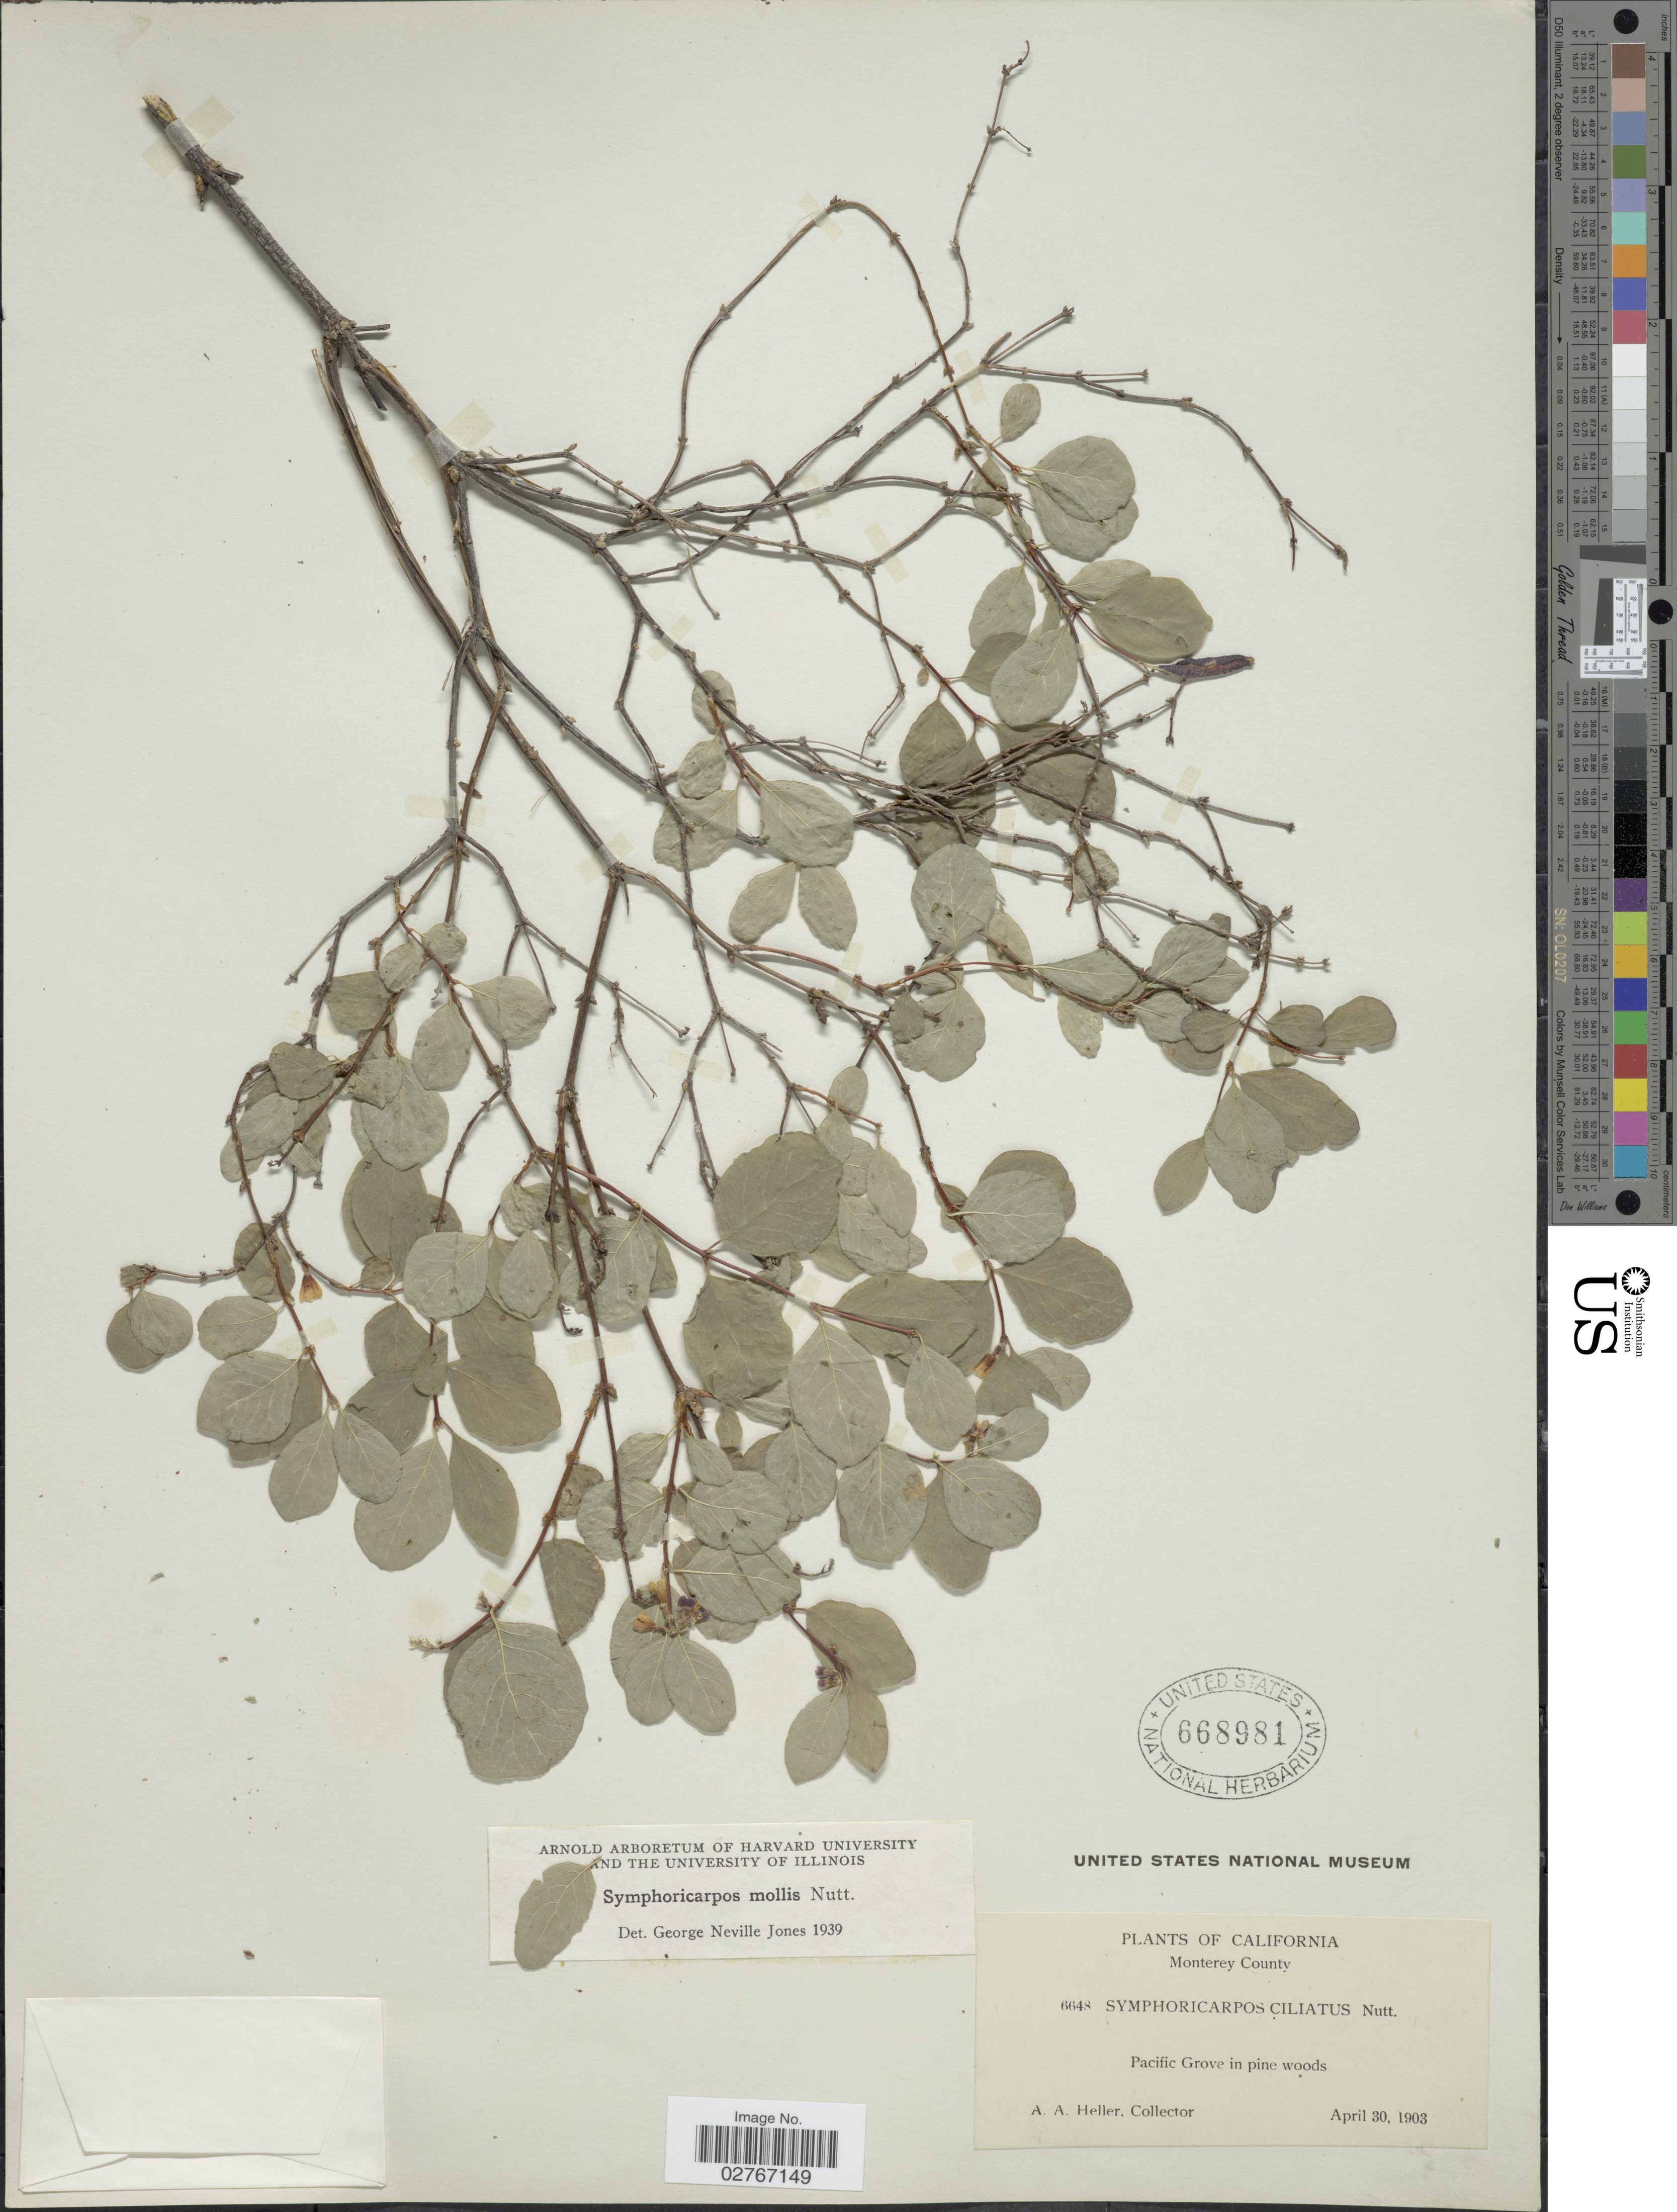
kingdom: Plantae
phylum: Tracheophyta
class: Magnoliopsida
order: Dipsacales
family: Caprifoliaceae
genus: Symphoricarpos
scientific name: Symphoricarpos mollis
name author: Nutt.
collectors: A. A. Heller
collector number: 6648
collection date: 1903-04-30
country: United States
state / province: California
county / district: Monterey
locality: Monterey County, Pacific Grove in pine woods.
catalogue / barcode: US 668981